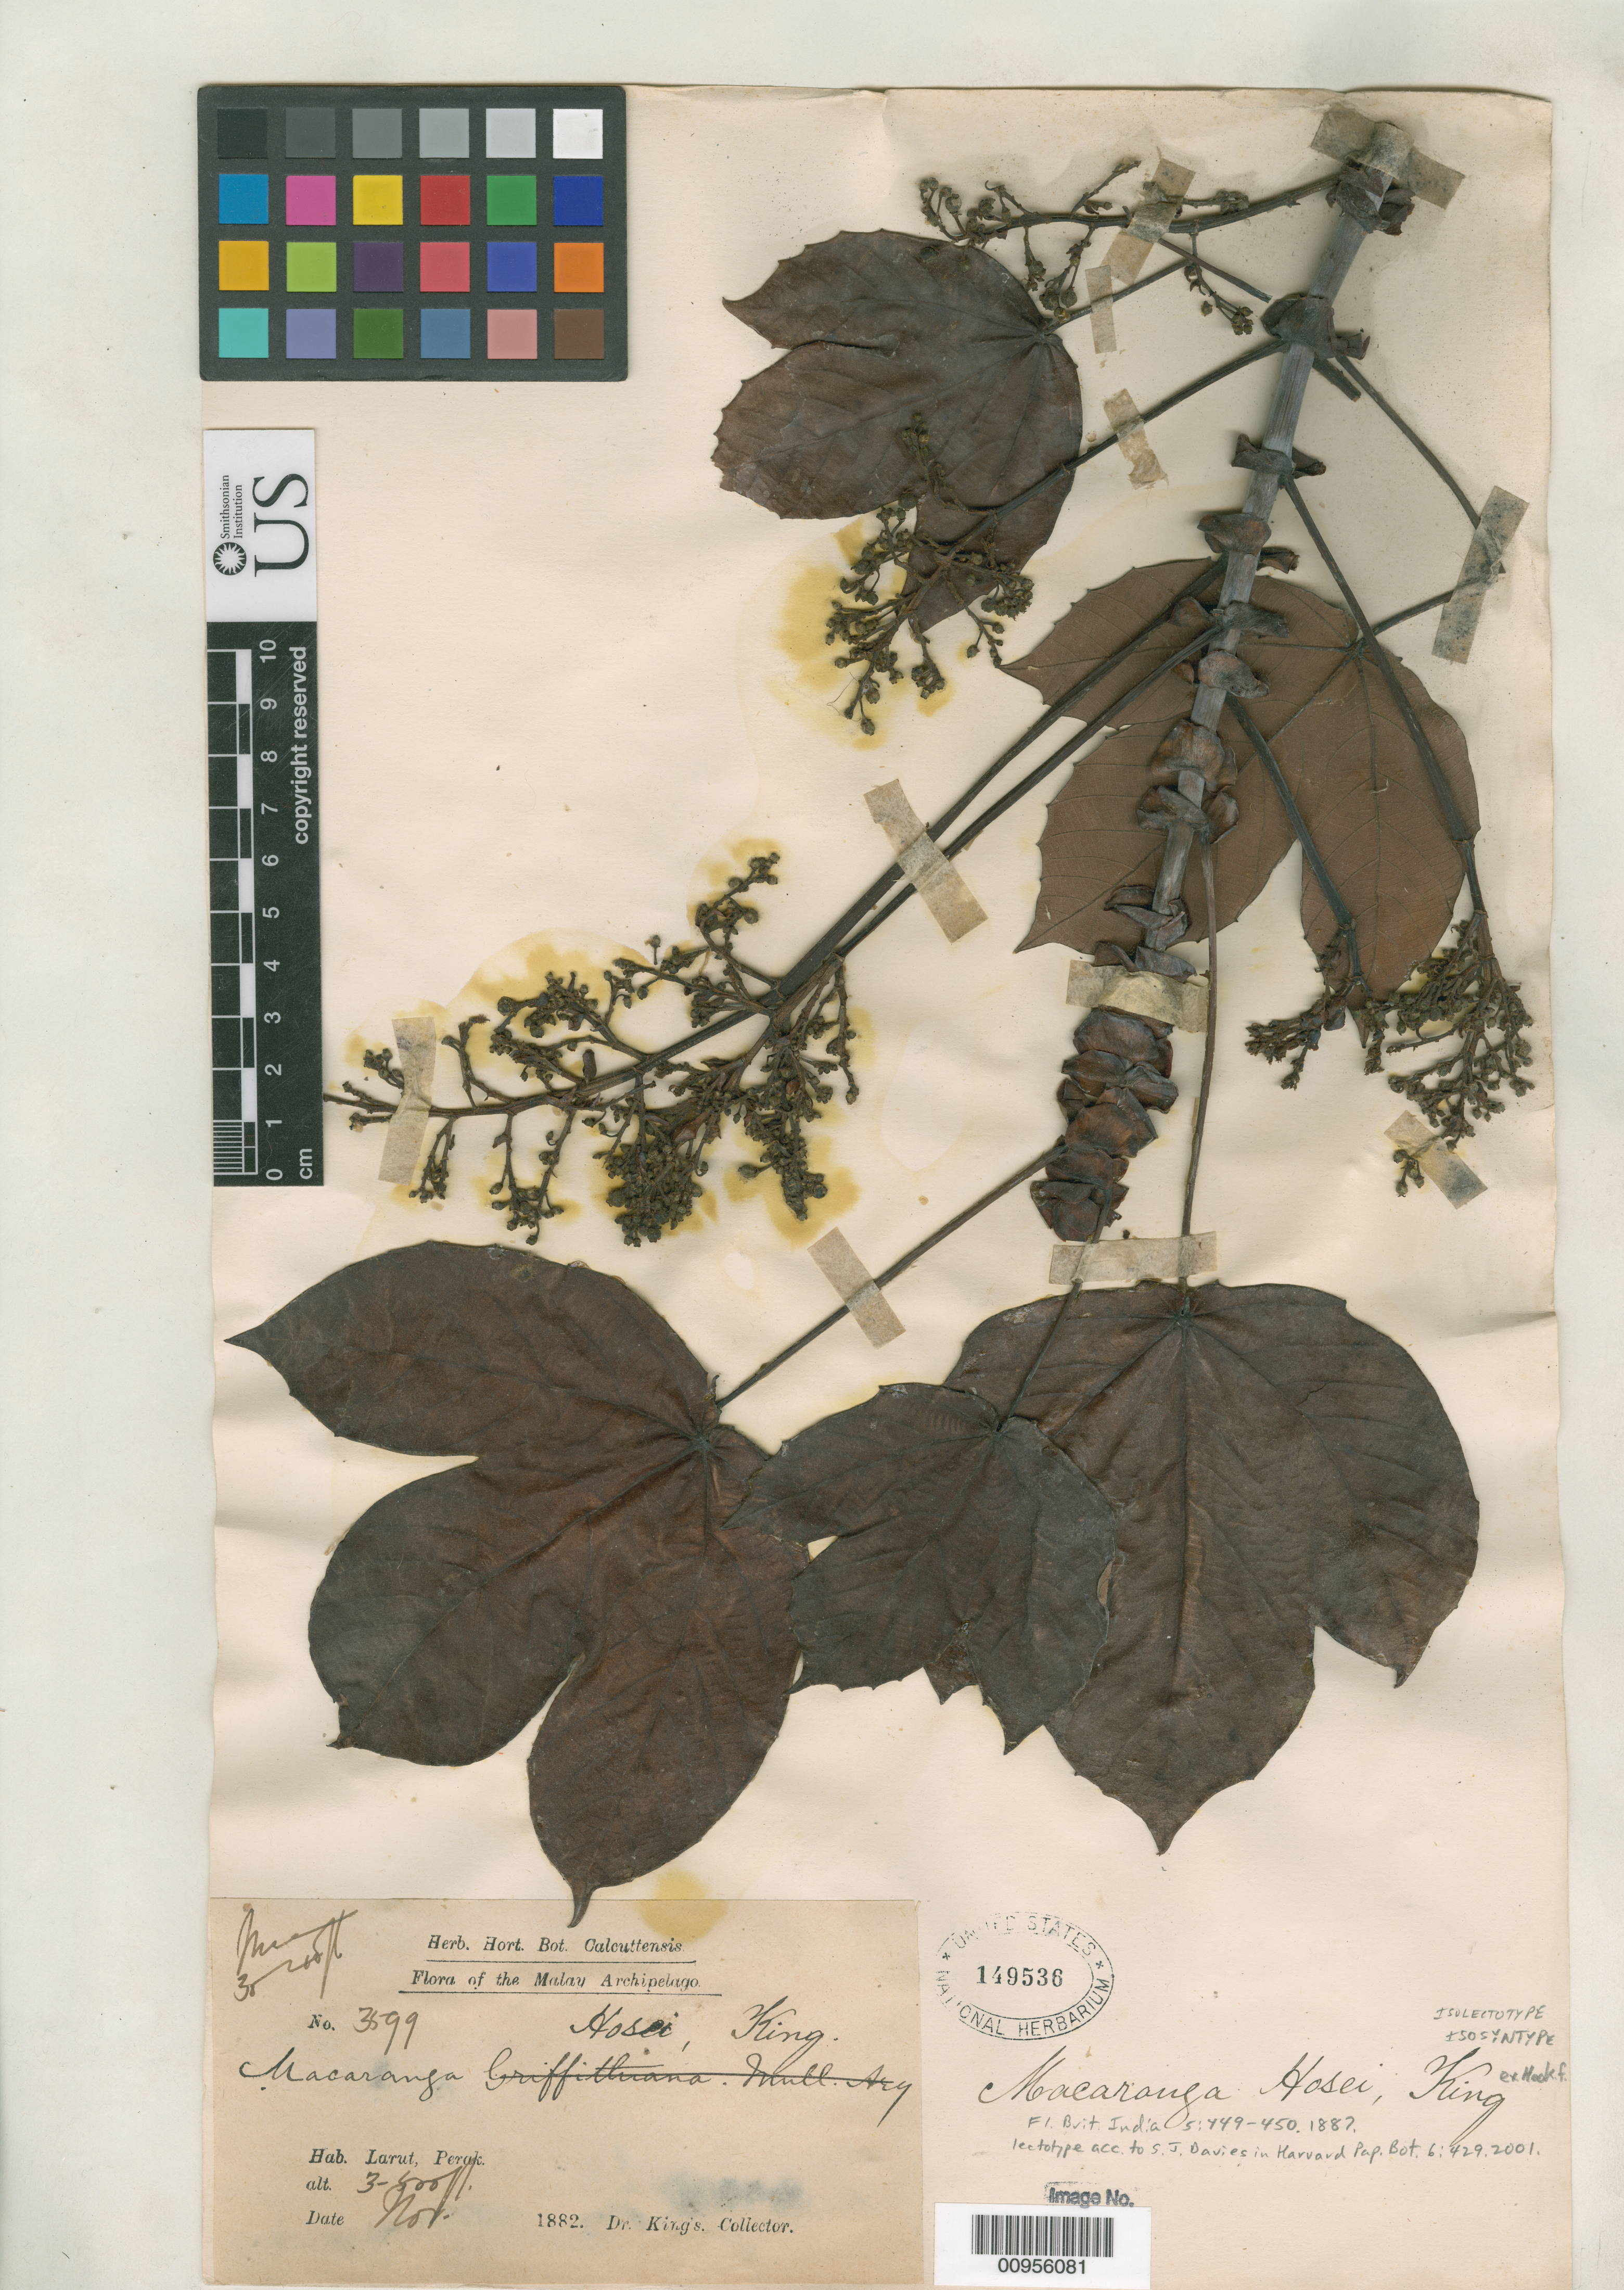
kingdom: Plantae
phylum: Tracheophyta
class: Magnoliopsida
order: Malpighiales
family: Euphorbiaceae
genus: Macaranga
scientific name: Macaranga hosei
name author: King ex Hook. f.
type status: Isolectotype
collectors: Dr. King's collector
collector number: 3599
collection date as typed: Nov 1882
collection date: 1882-11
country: Malaysia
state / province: Perak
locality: Larut, Perak.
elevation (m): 1067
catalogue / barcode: US 149536